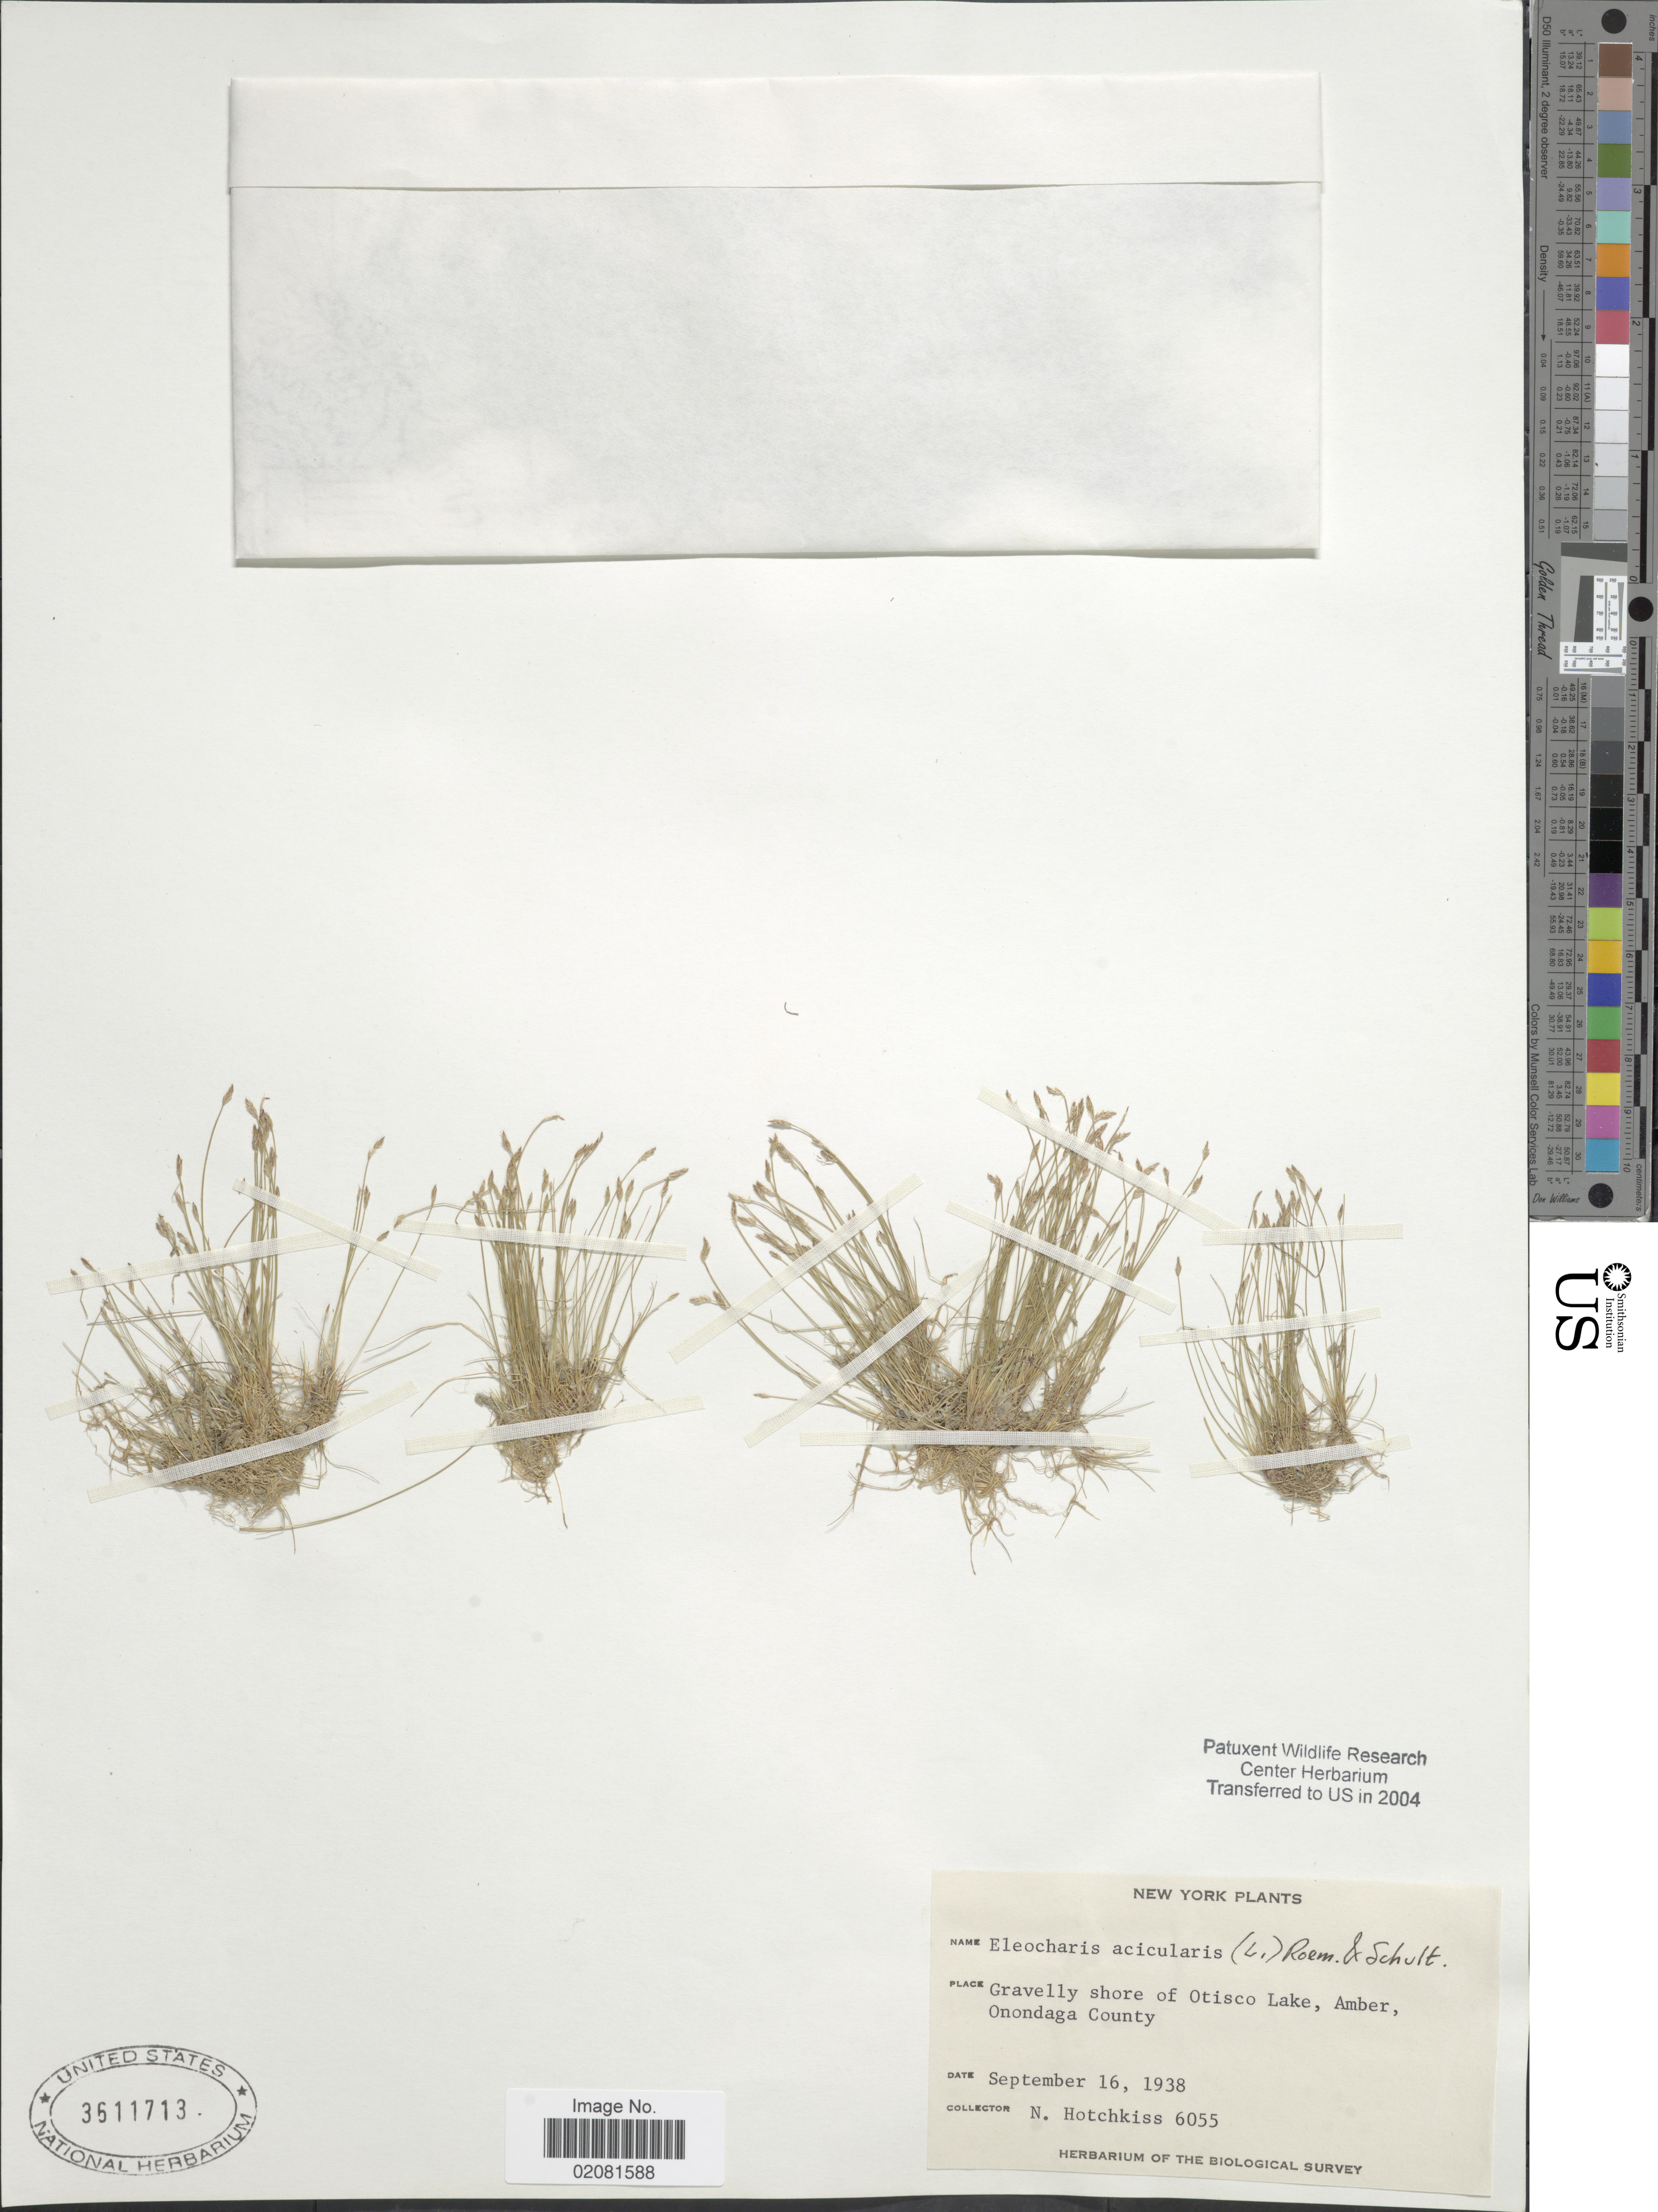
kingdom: Plantae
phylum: Tracheophyta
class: Liliopsida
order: Poales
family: Cyperaceae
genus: Eleocharis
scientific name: Eleocharis acicularis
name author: (L.) Roem. & Schult.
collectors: N. Hotchkiss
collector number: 6055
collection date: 1938-09-16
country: United States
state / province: New York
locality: Gravelly shore of Otisco Lake, Amber, Onondaga County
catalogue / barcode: US 3611713